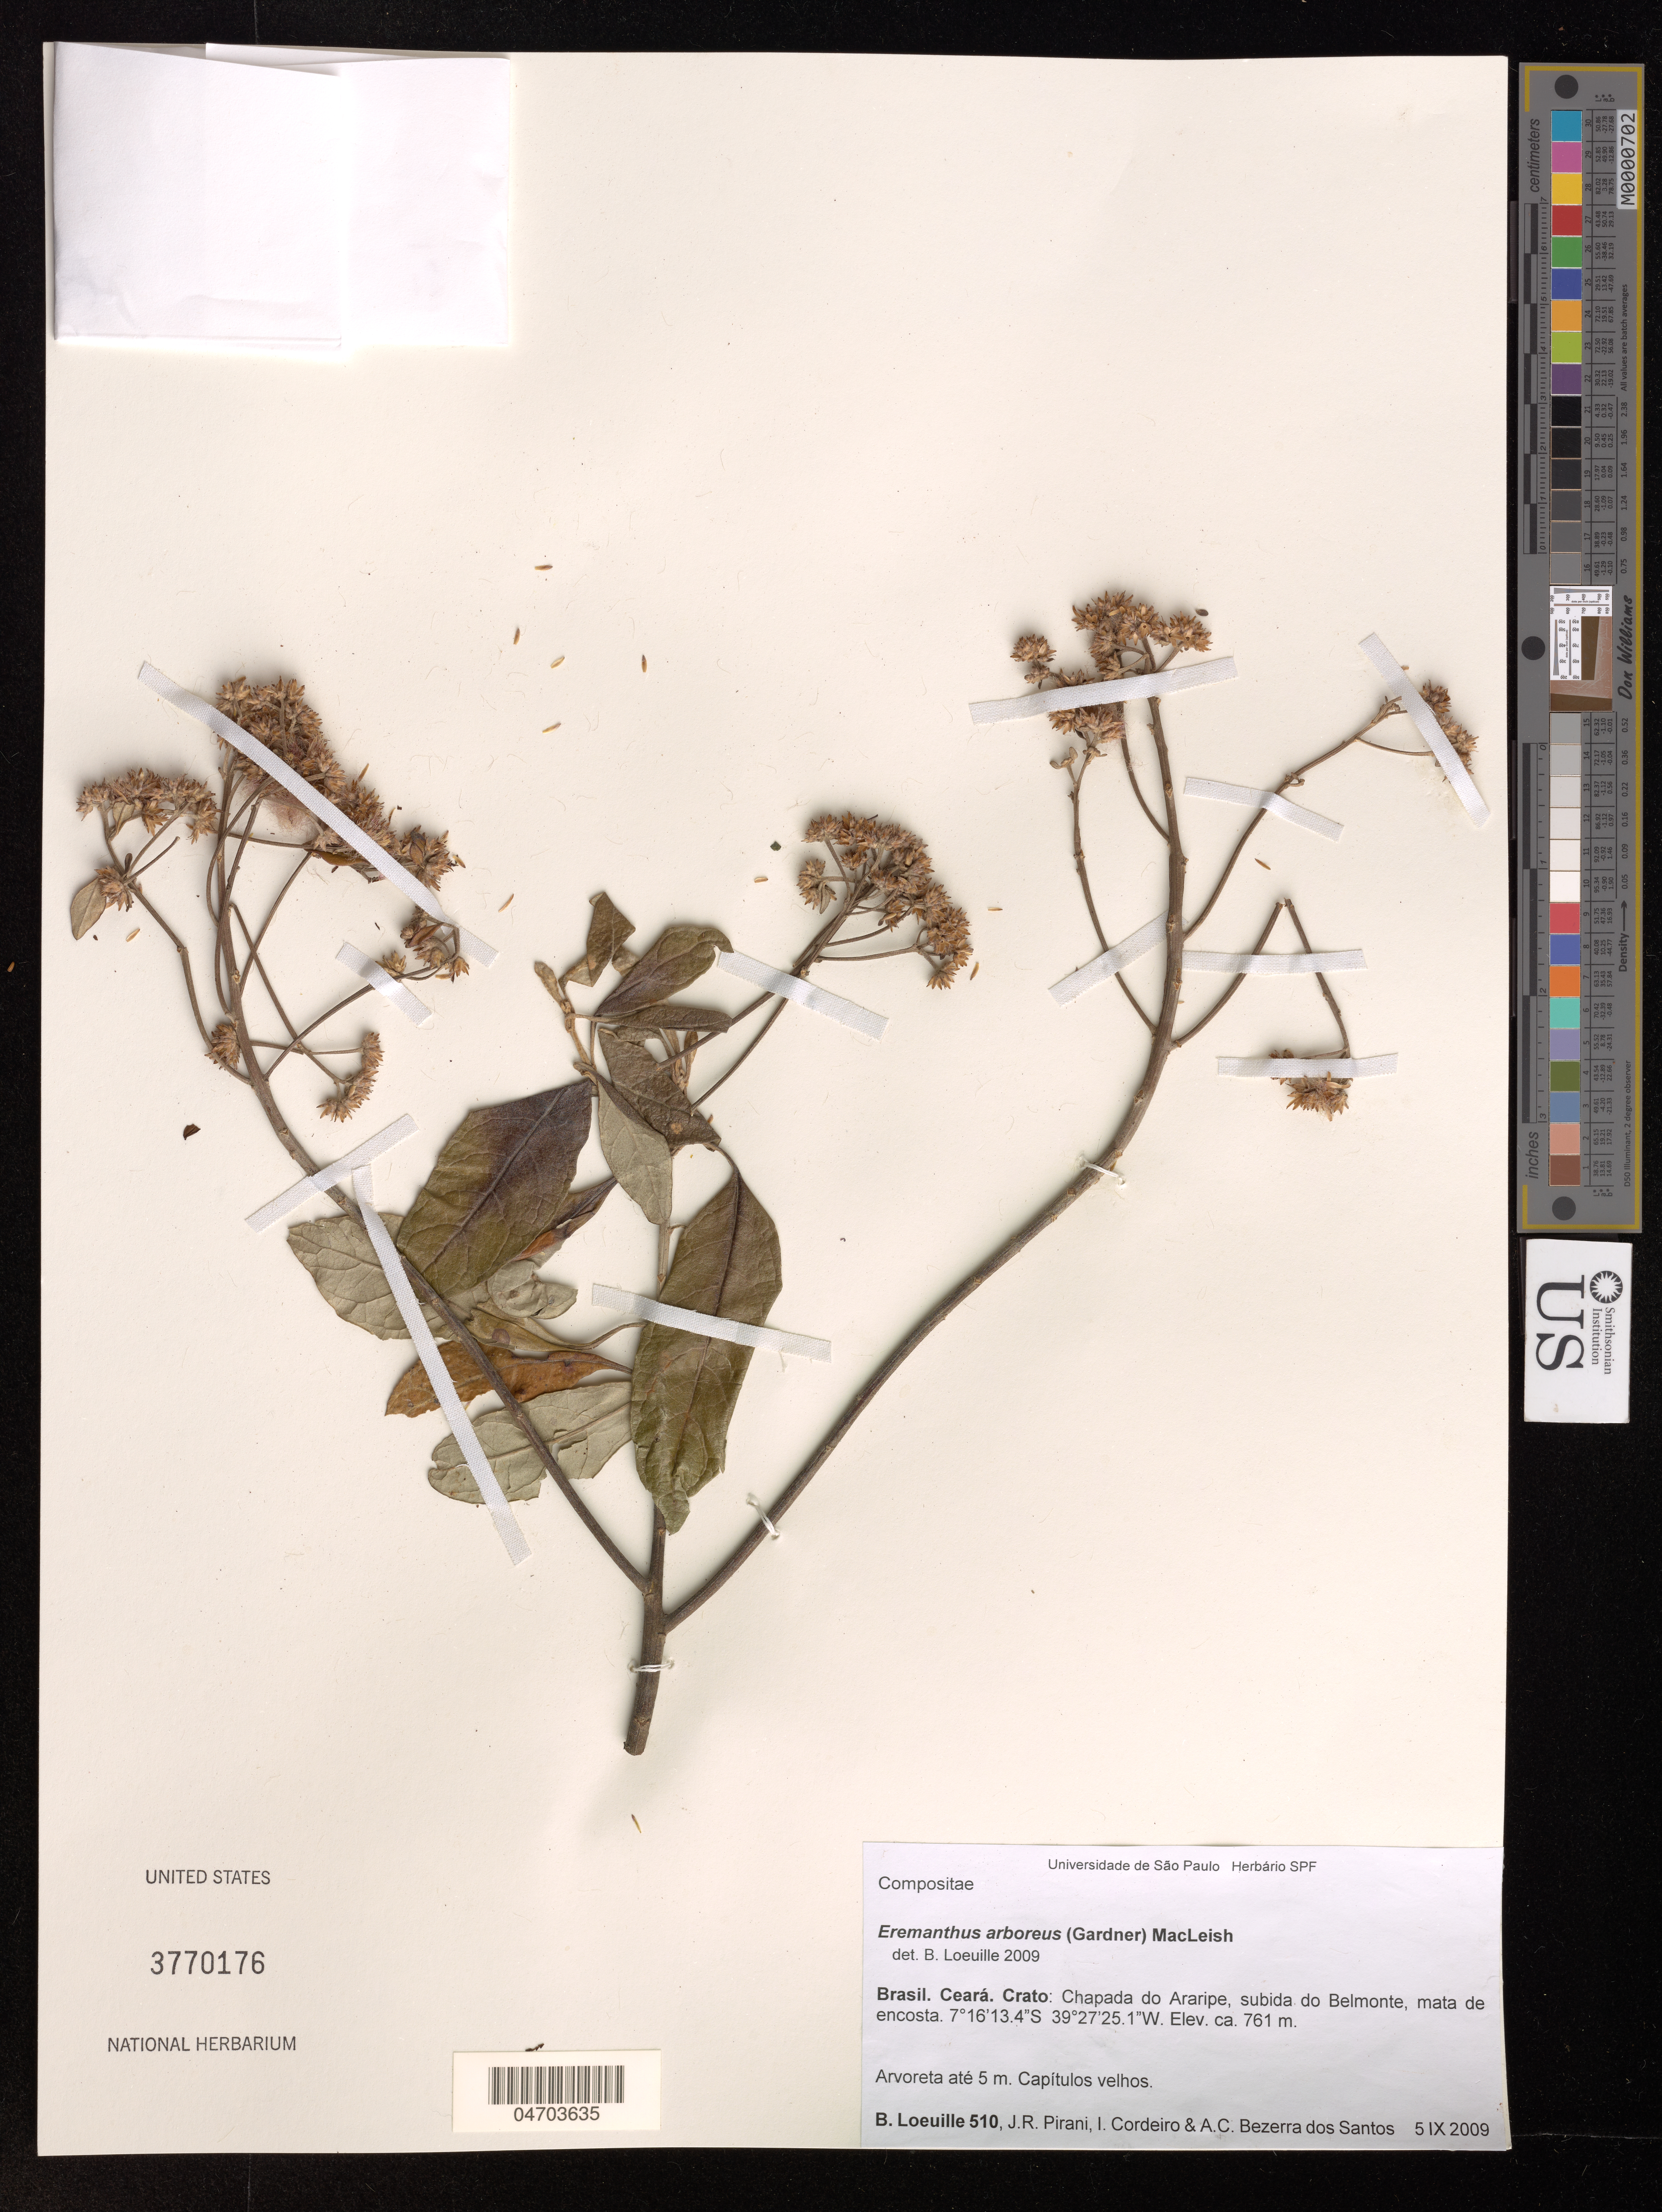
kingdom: Plantae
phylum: Tracheophyta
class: Magnoliopsida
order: Asterales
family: Asteraceae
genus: Eremanthus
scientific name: Eremanthus arboreus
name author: (Gardner) MacLeish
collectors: B. Loeuille, J. R. Pirani & I. Cordeiro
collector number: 510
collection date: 2009-09-05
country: Brazil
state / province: Ceará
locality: Crato: Chapada do Araripe, subida do Belmonte, mata encosta.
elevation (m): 761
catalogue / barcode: US 3770176